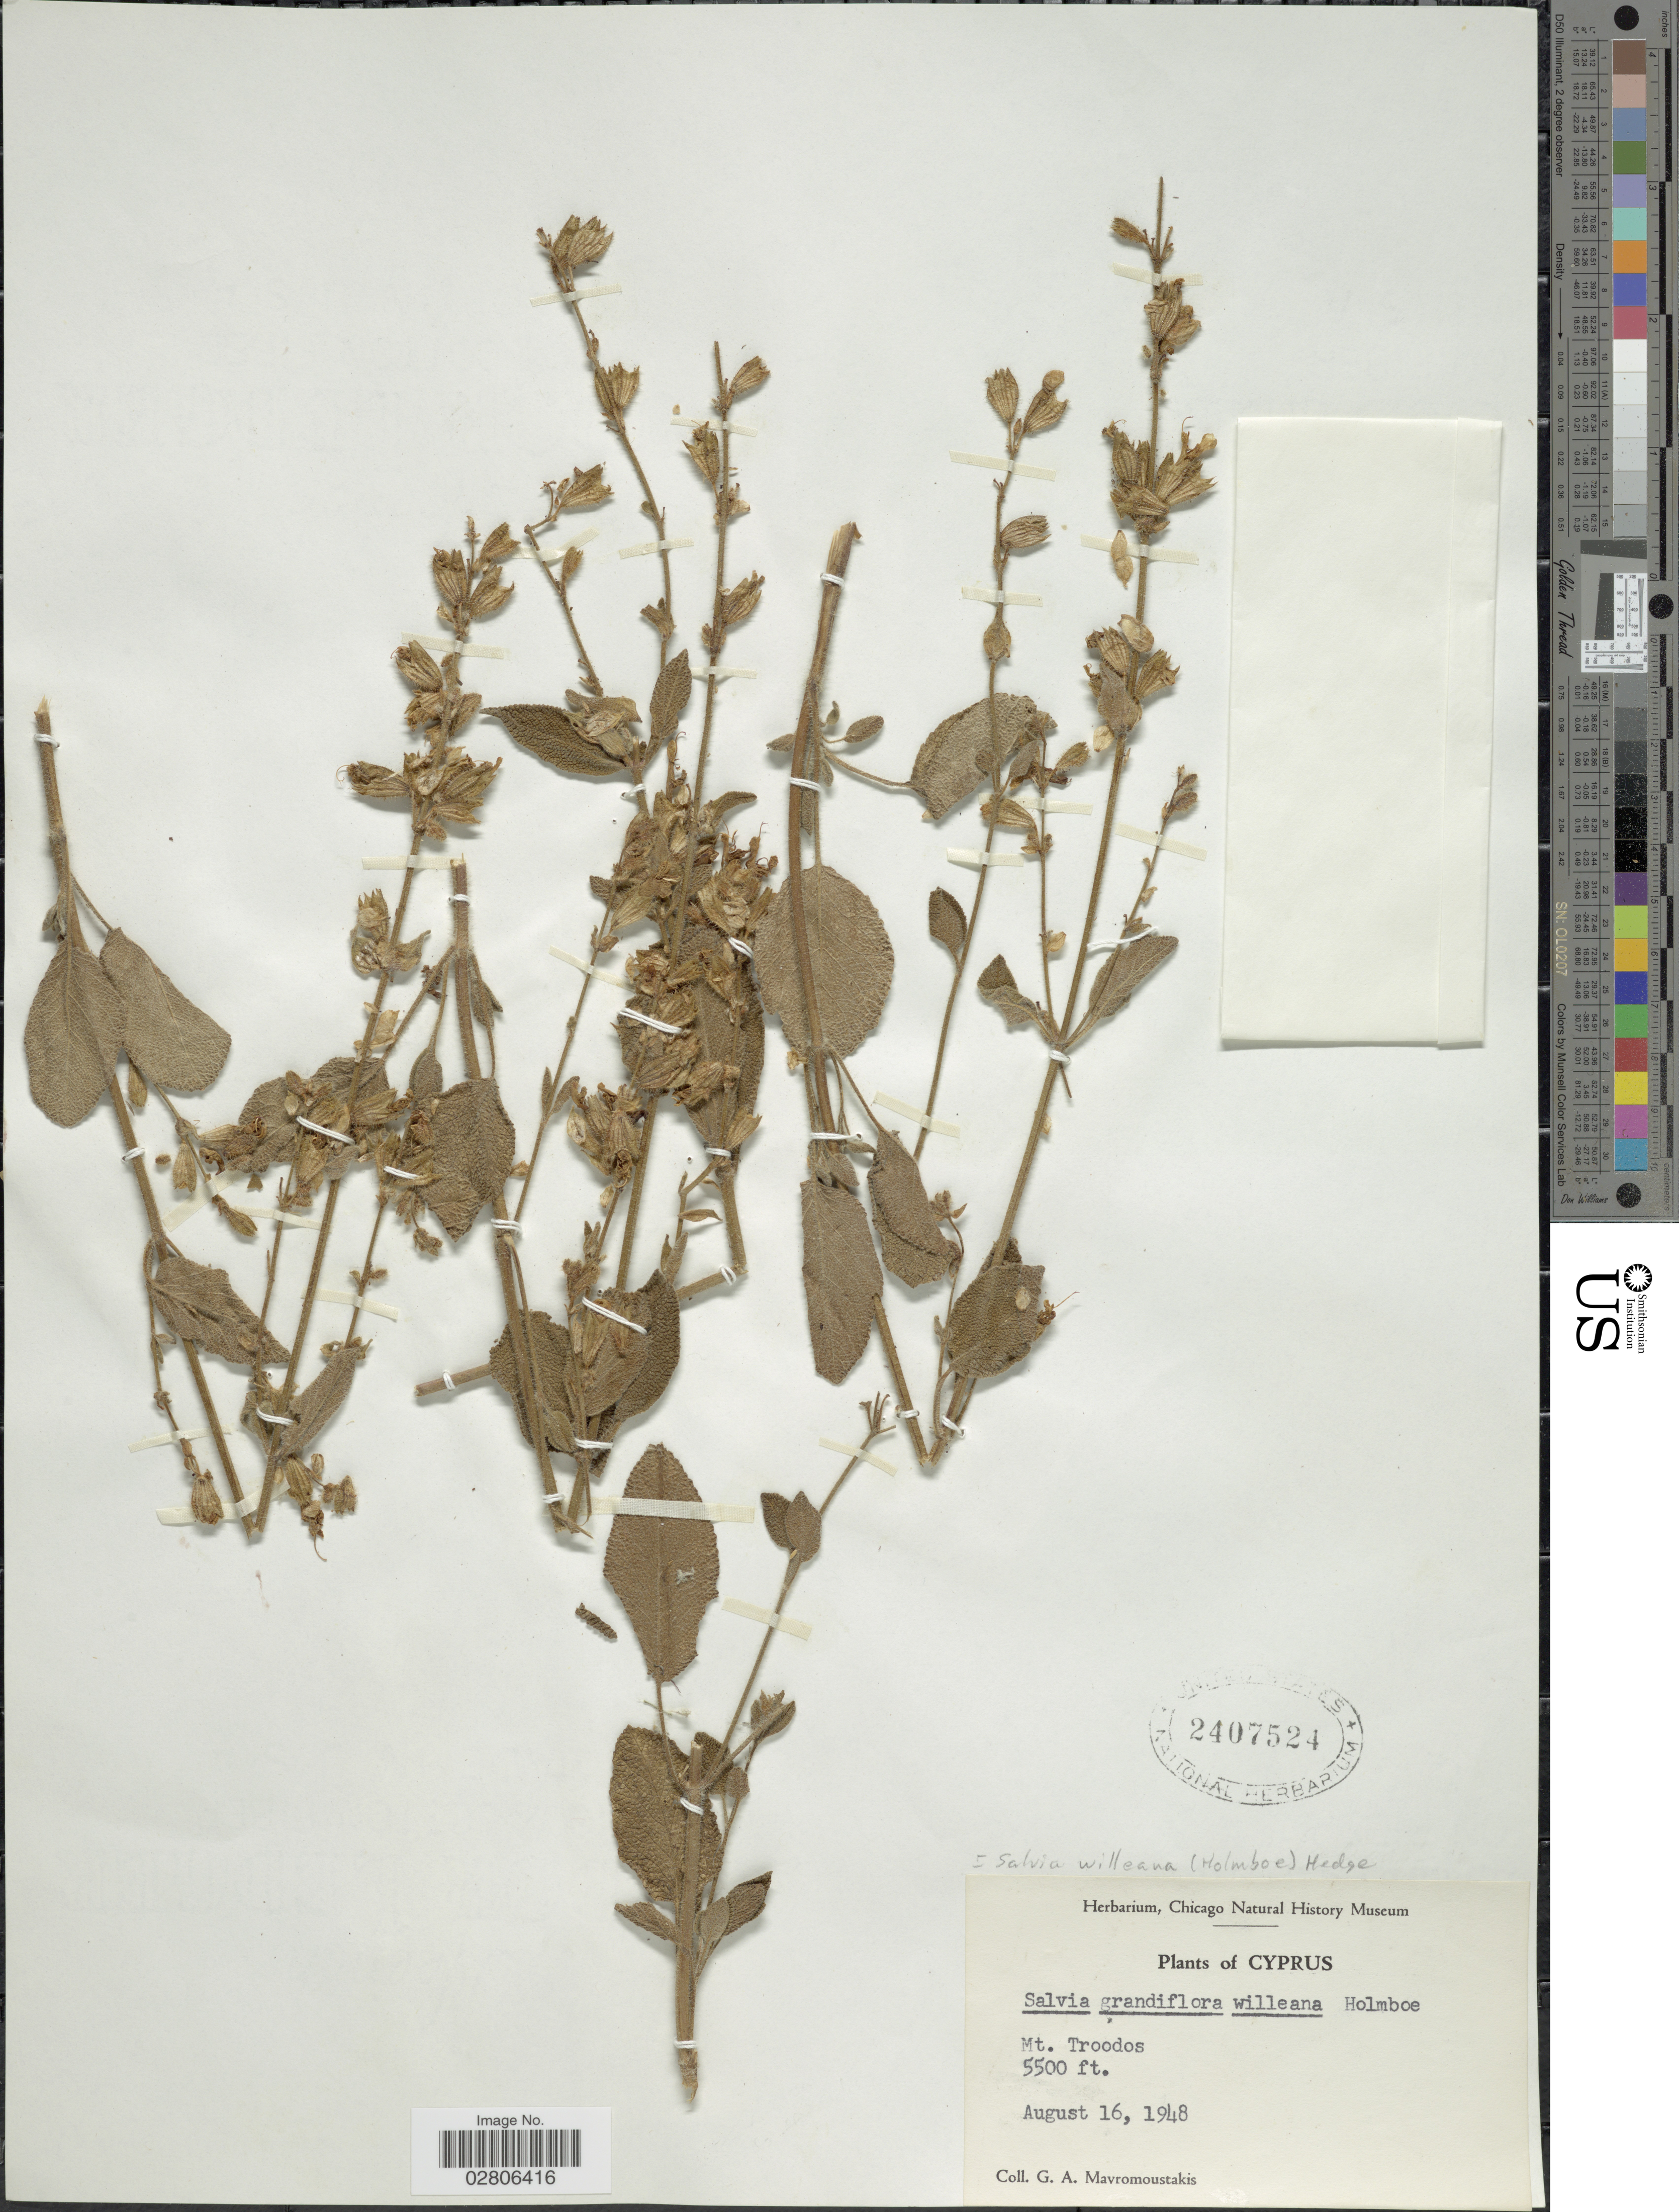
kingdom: Plantae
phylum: Tracheophyta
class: Magnoliopsida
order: Lamiales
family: Lamiaceae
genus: Salvia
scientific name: Salvia willeana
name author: (Holmboe) Hedge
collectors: G. Mavromoustakis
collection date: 1948-08-16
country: Cyprus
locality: Mt. Troodos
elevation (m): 1676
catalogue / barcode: US 2407524